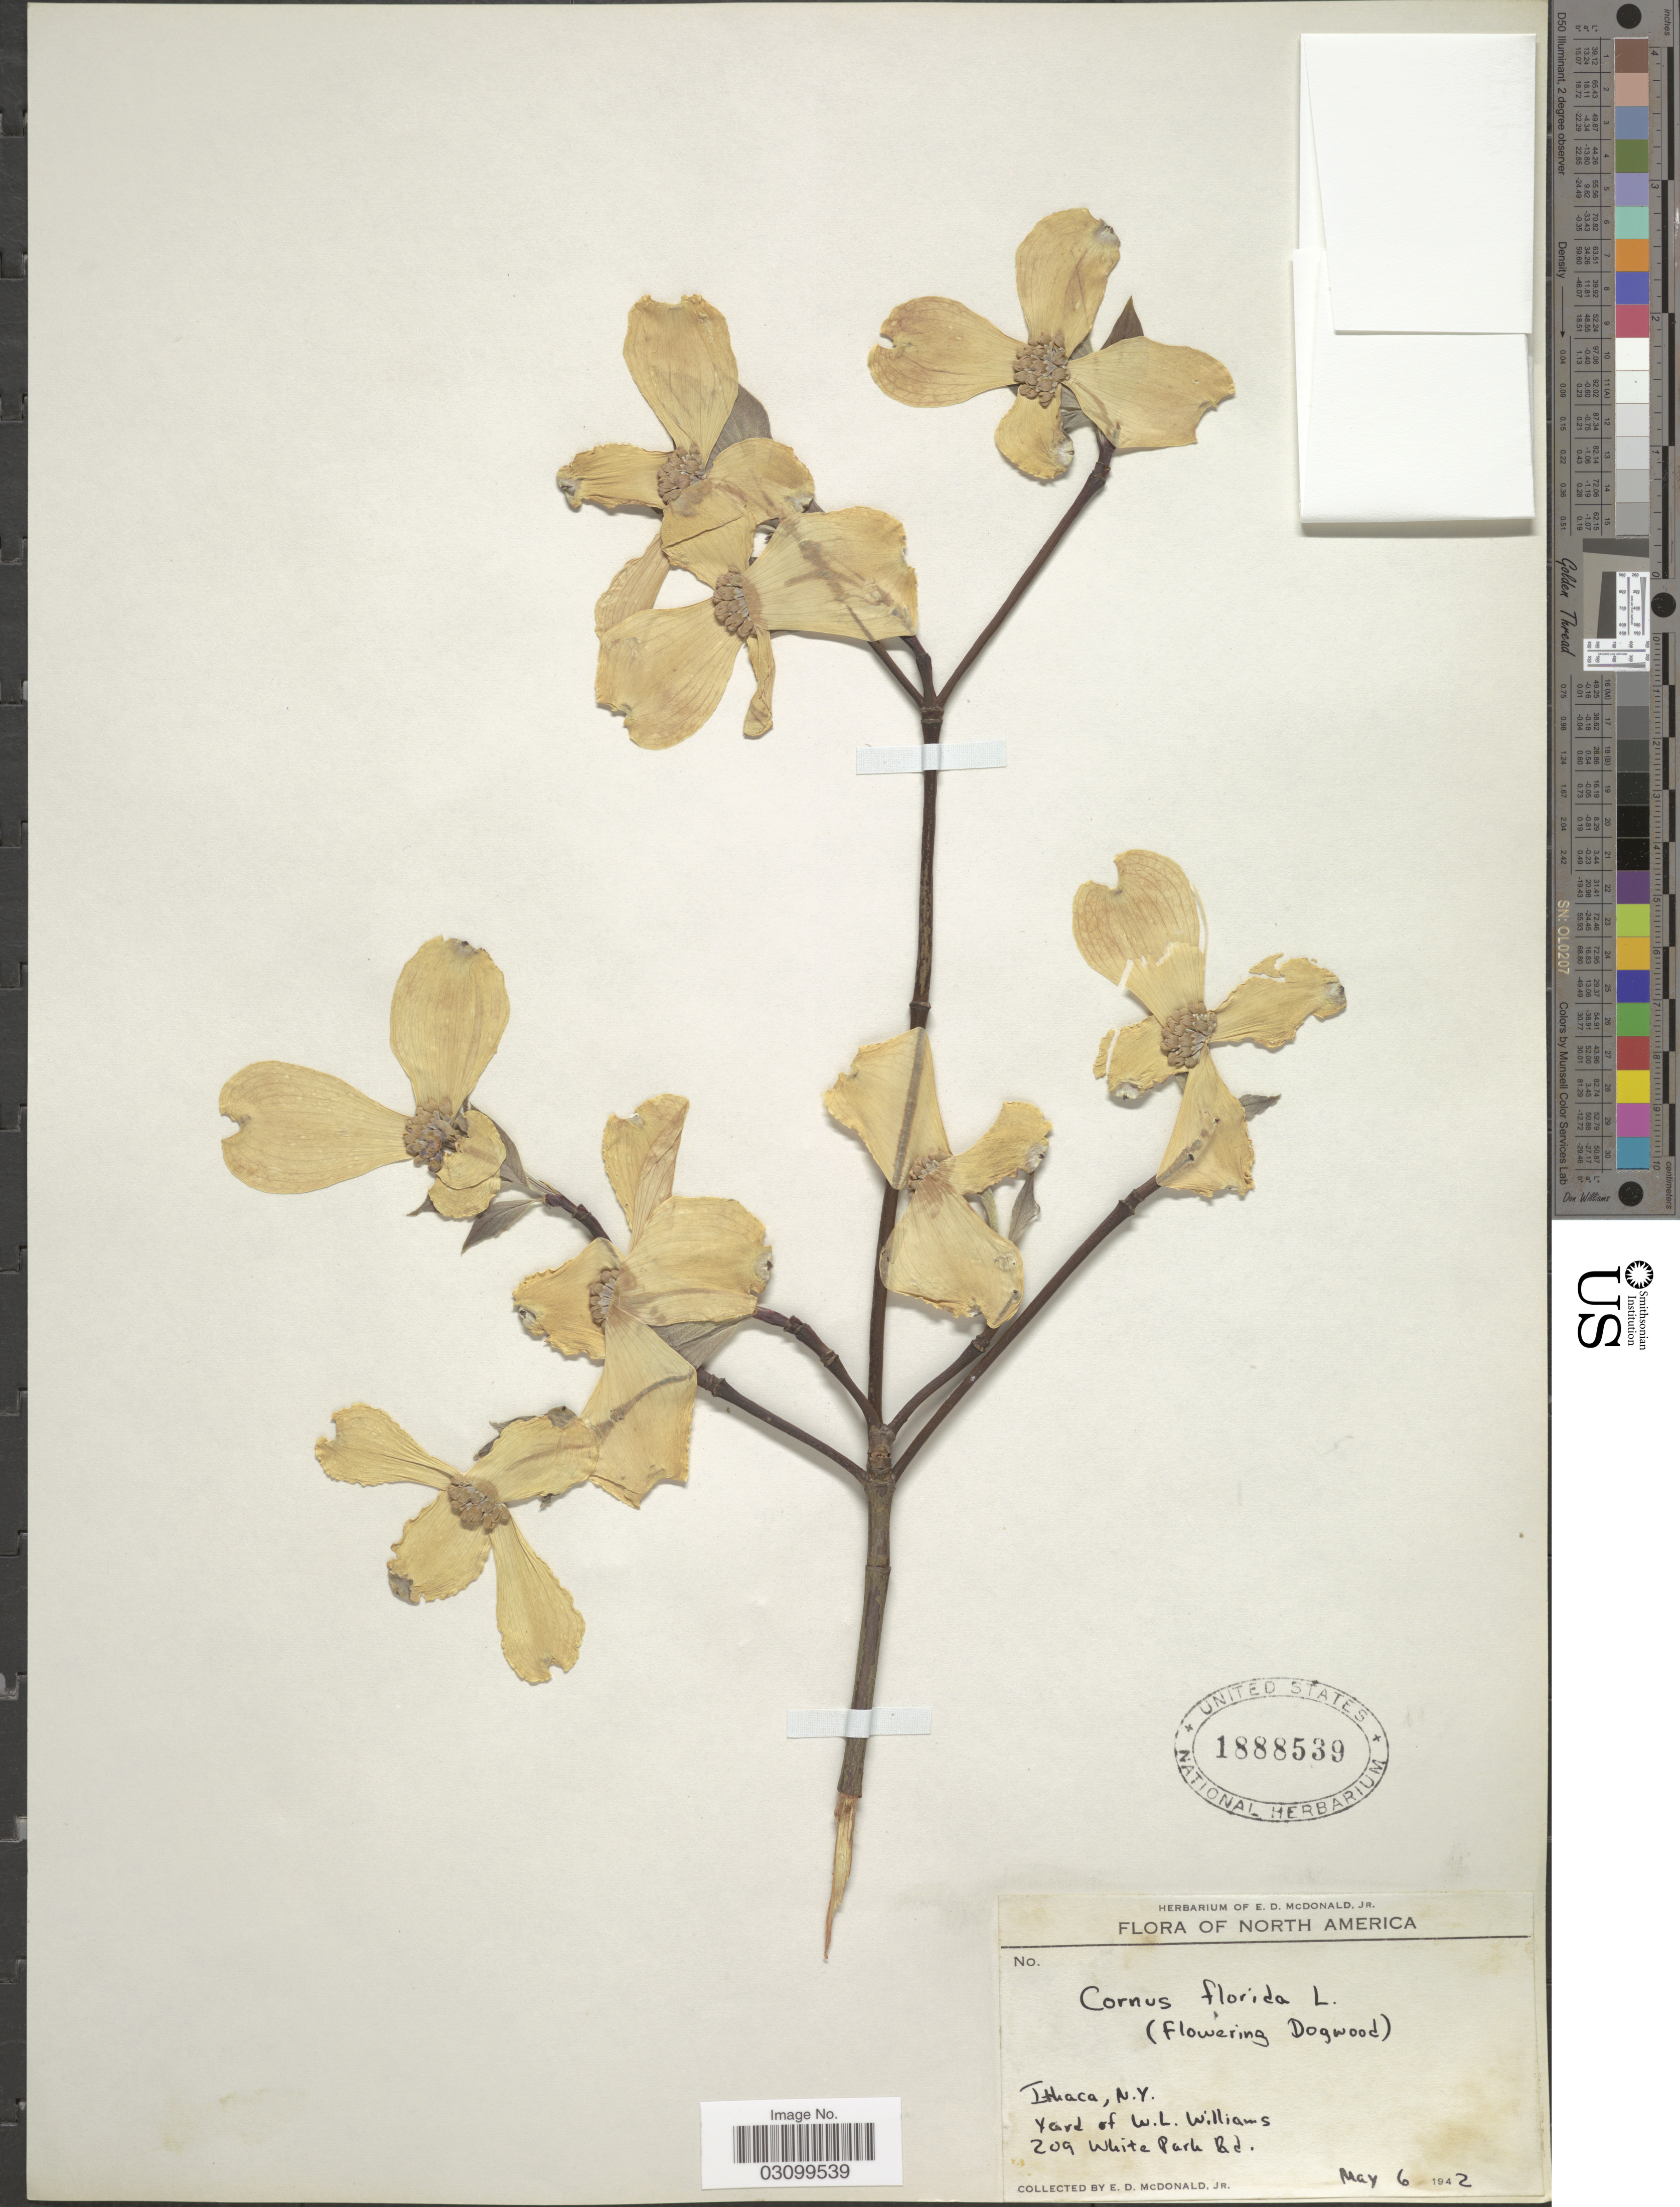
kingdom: Plantae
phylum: Tracheophyta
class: Magnoliopsida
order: Cornales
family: Cornaceae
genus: Cornus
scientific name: Cornus florida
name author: L.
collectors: E. D. McDonald Jr.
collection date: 1942-05-06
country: United States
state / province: New York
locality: Ithaca. Yard of W.L. Williams 209 White Park Rd.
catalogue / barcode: US 1888539